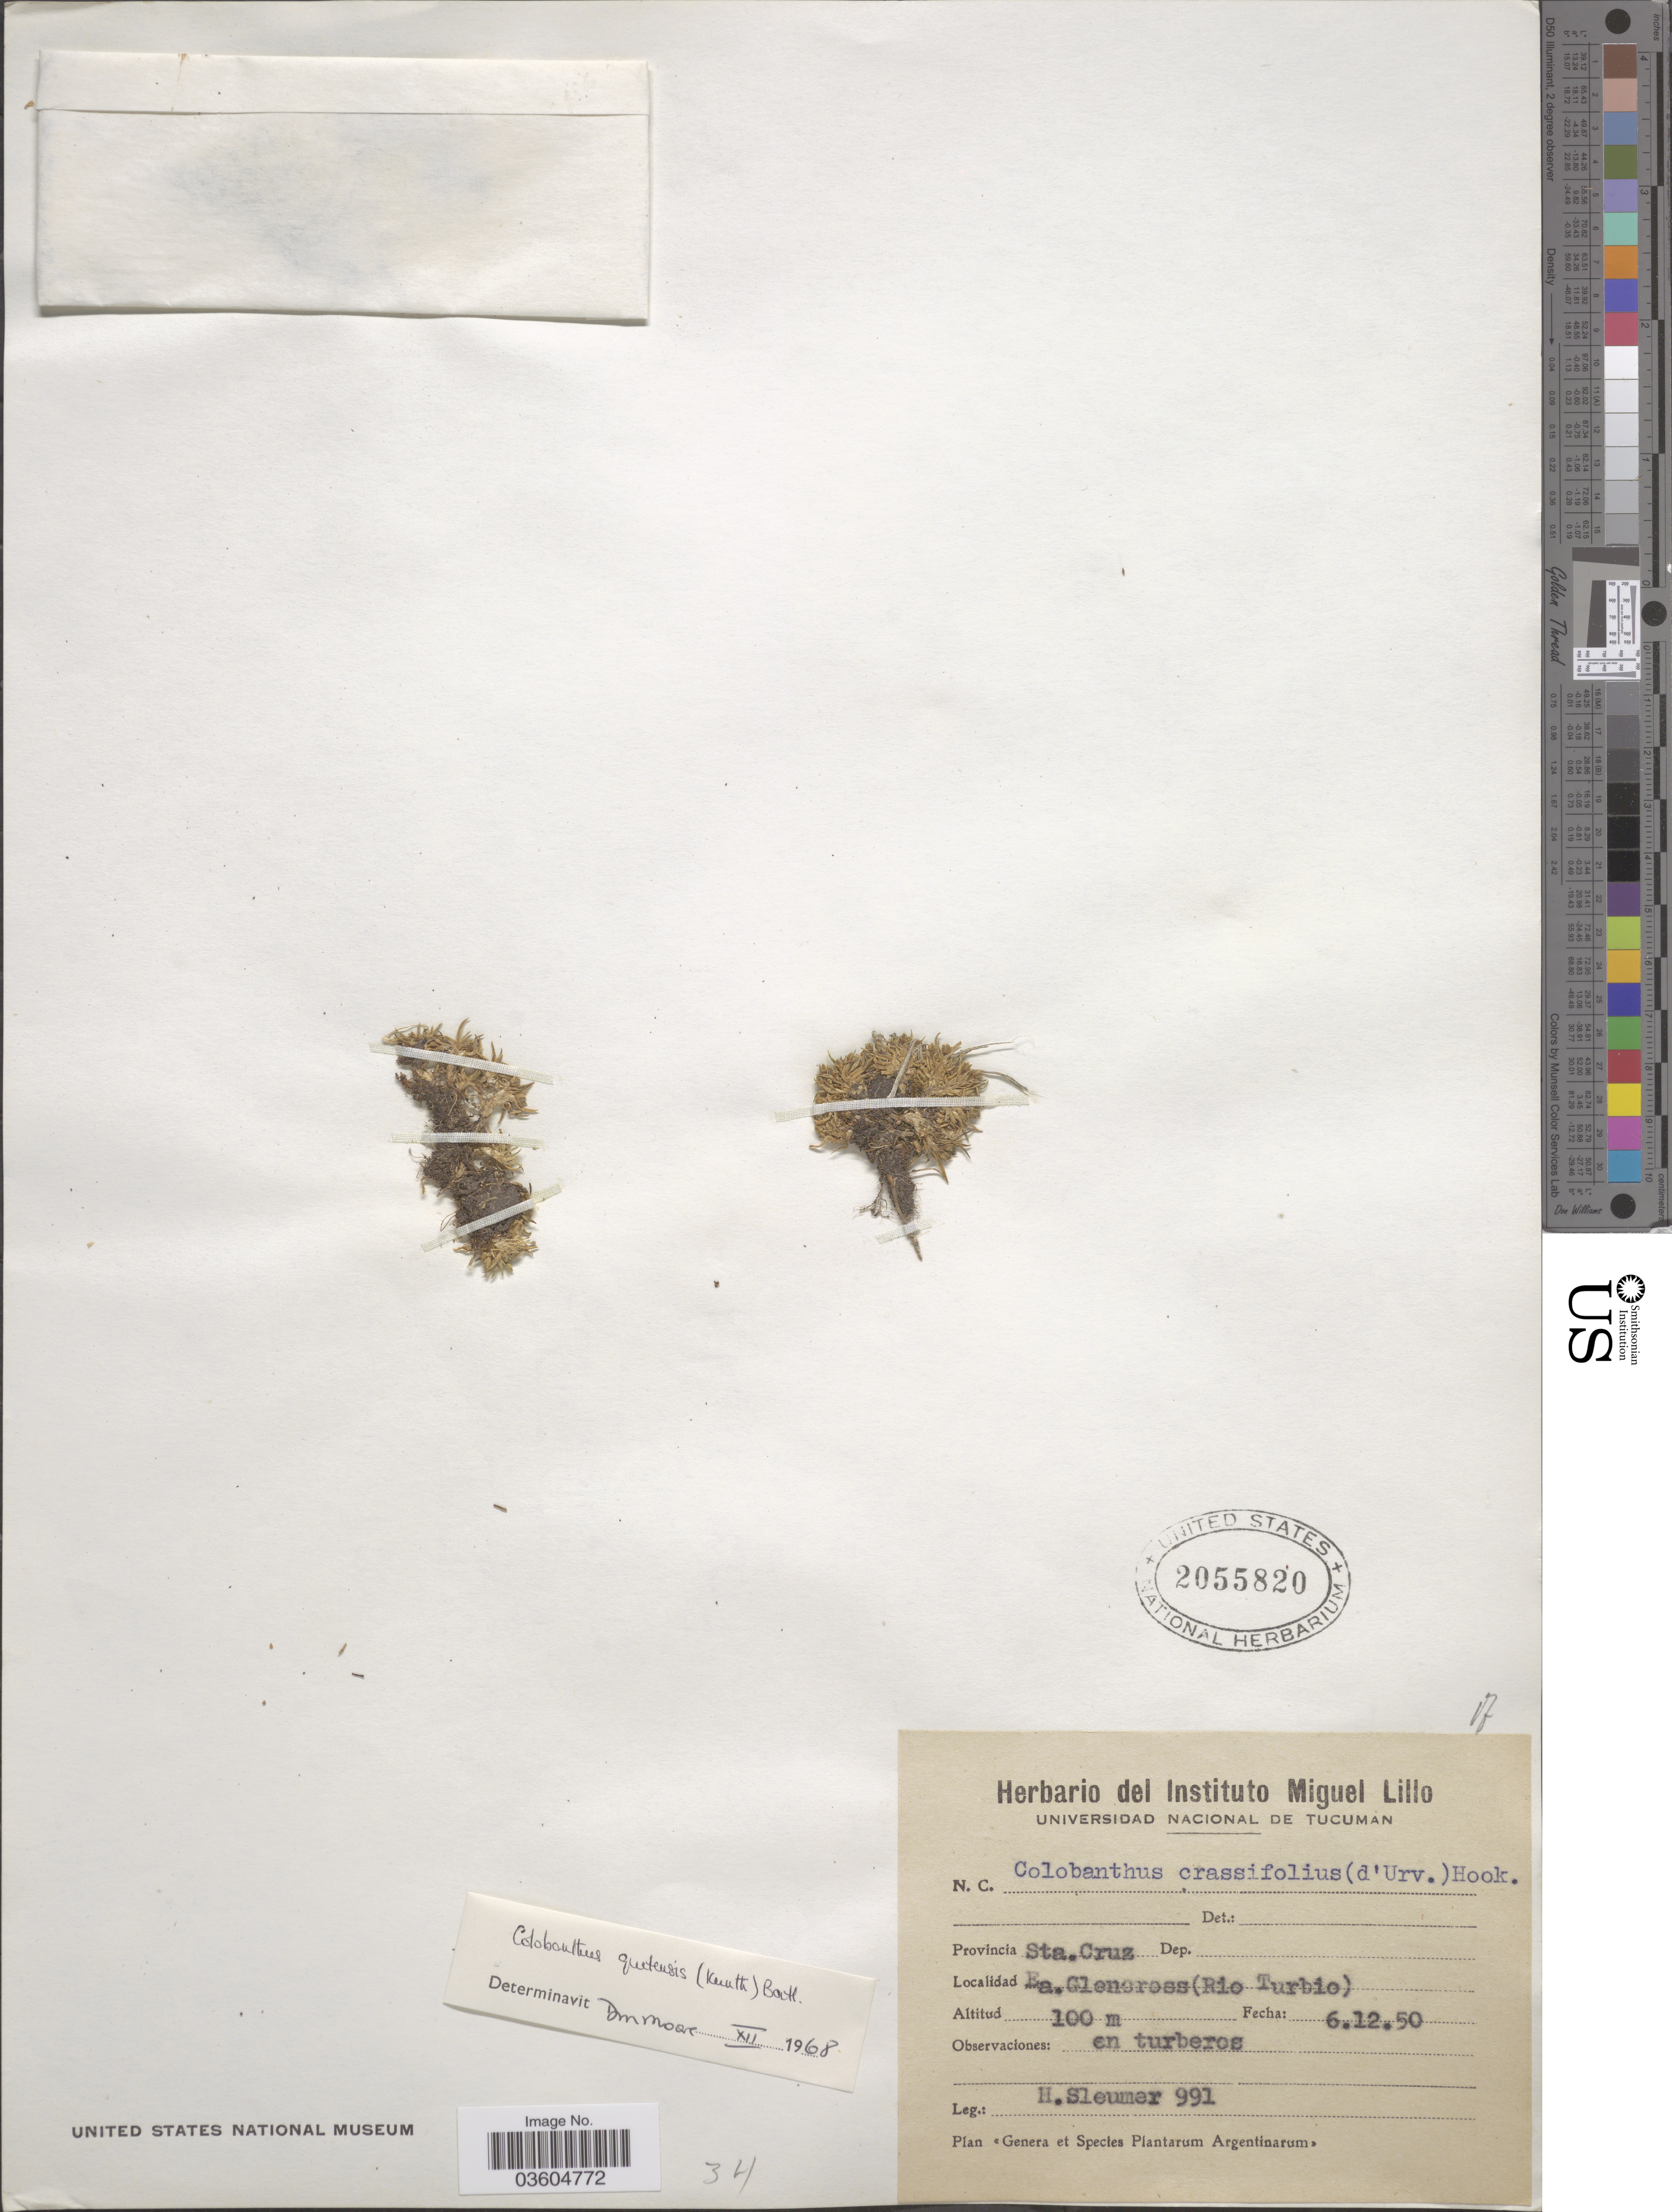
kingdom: Plantae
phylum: Tracheophyta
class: Magnoliopsida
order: Caryophyllales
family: Caryophyllaceae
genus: Colobanthus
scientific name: Colobanthus quitensis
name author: (Kunth) Bartl.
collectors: H. O. Sleumer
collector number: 991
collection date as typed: Transcribed d/m/y: 6/12/50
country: Argentina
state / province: Santa Cruz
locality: Ea. Glencross (Rio Turbio).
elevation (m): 100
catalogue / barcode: US 2055820